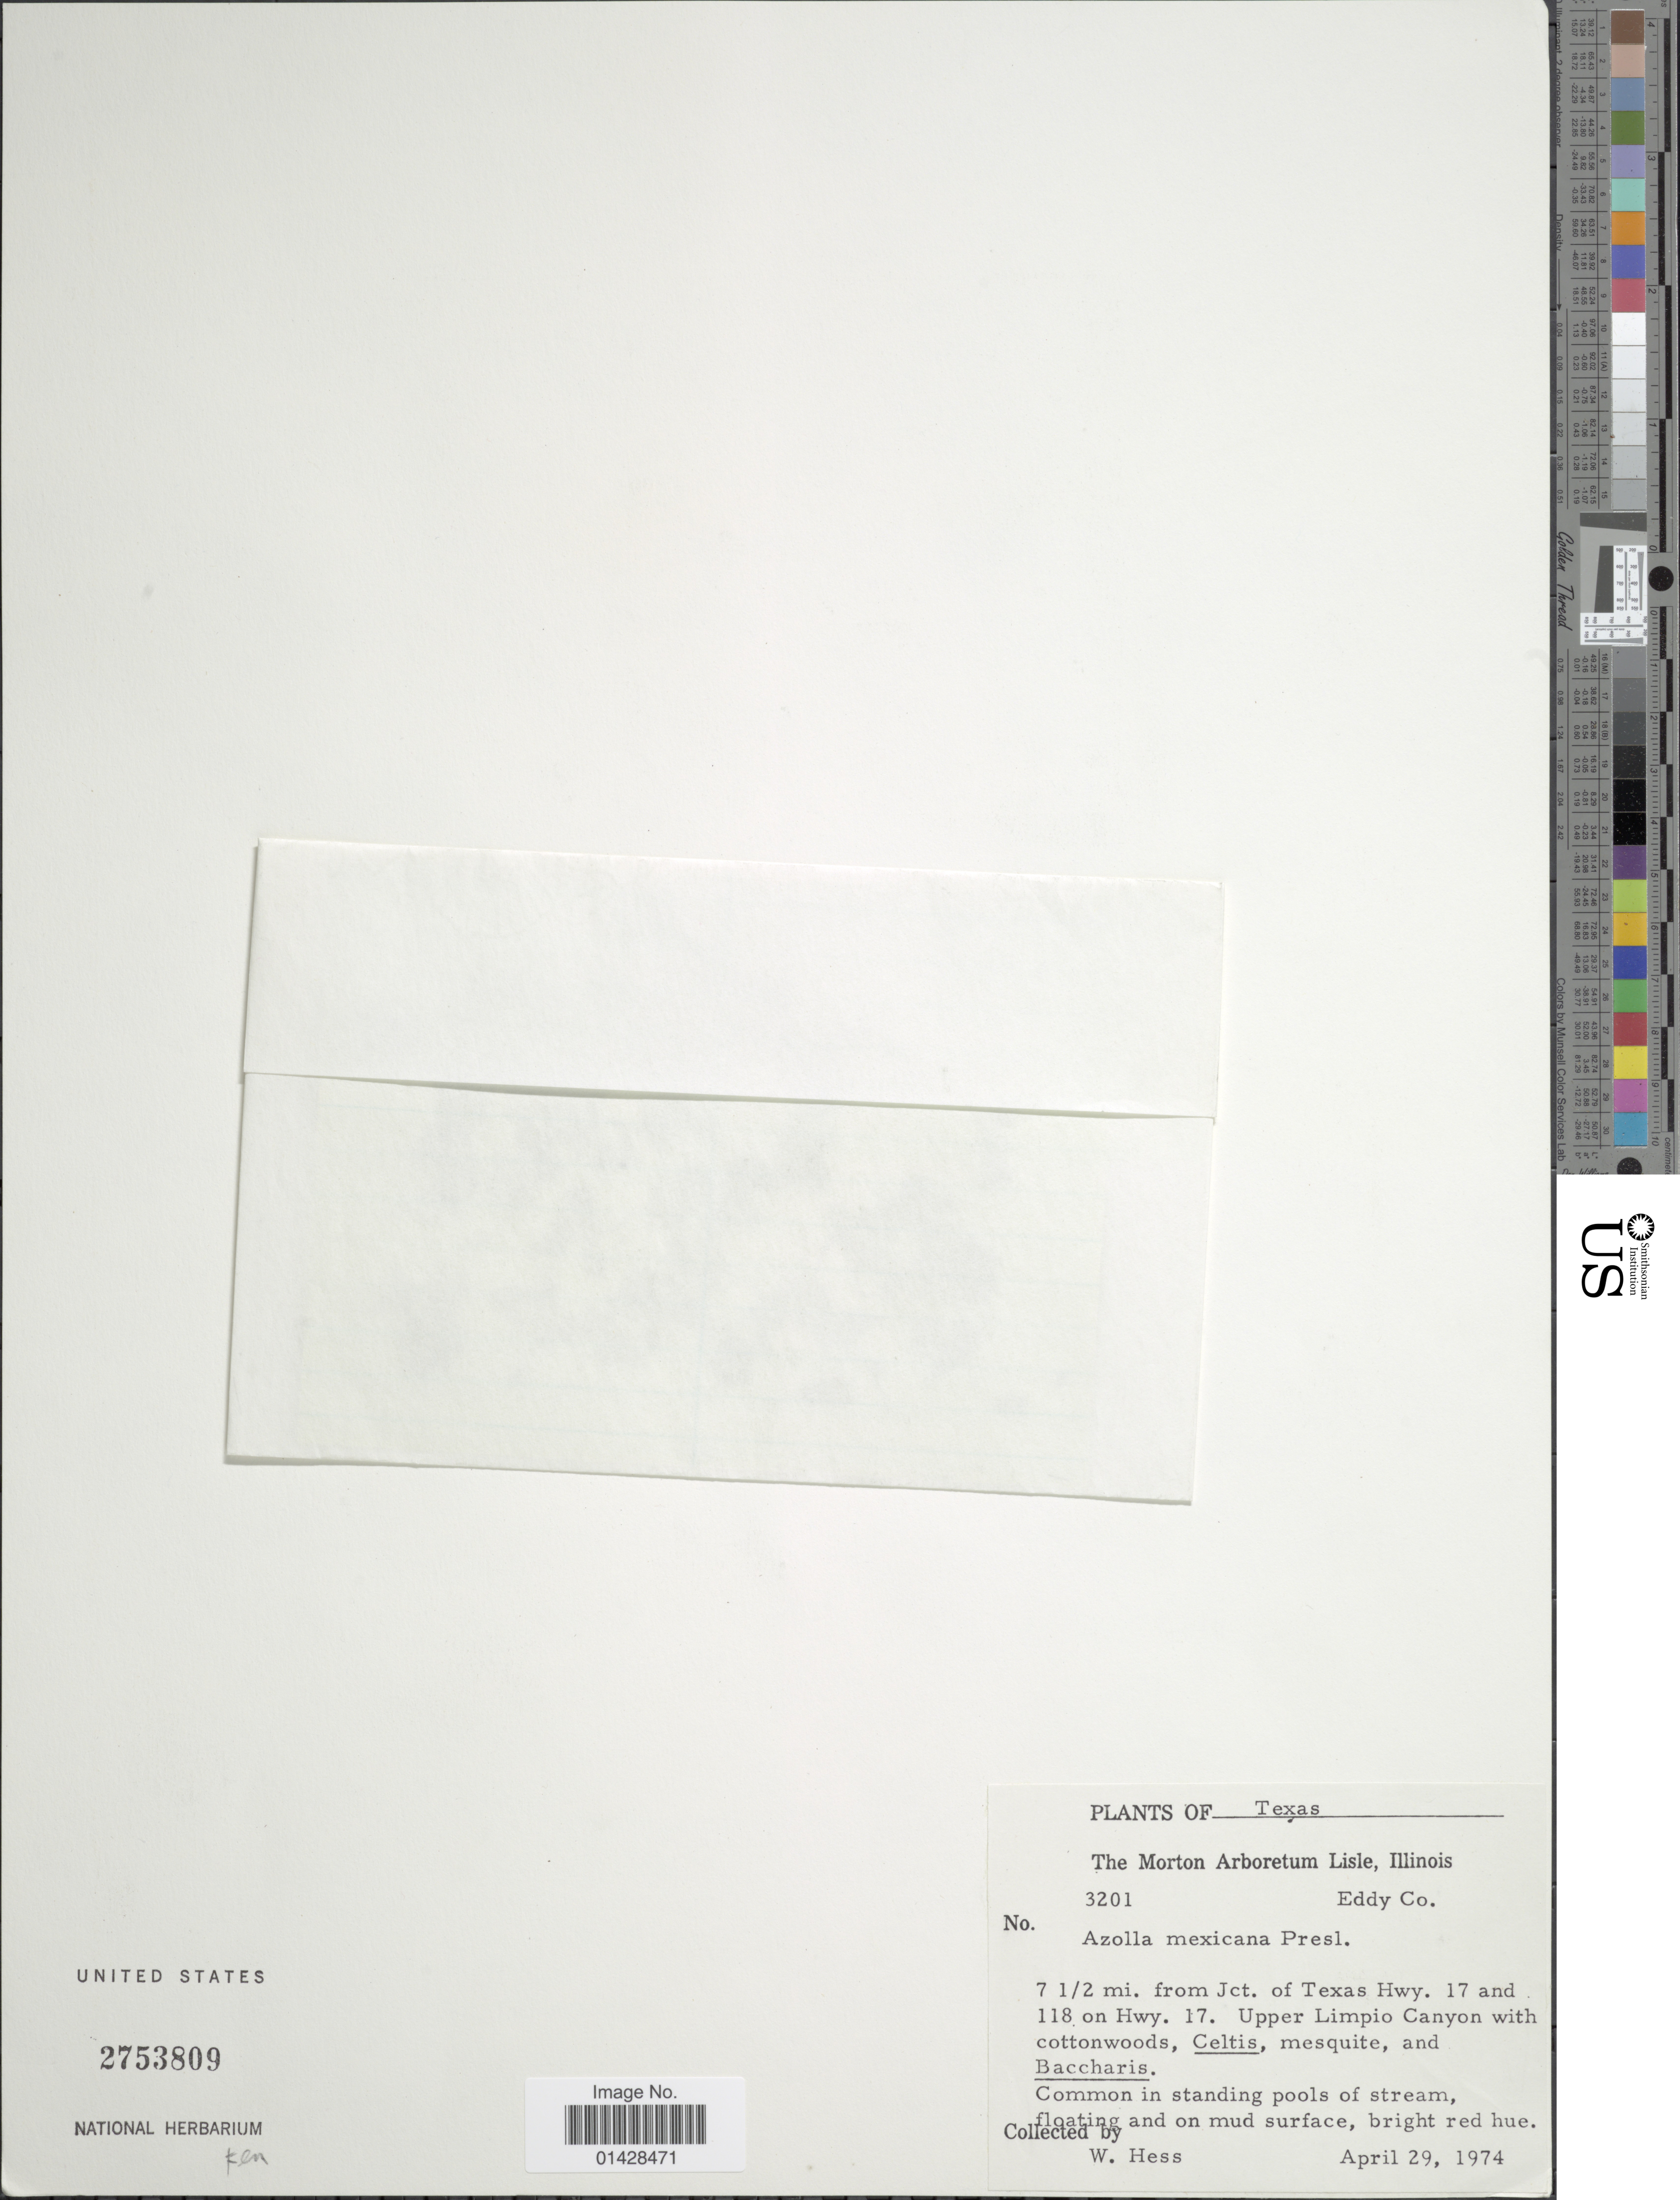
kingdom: Plantae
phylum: Tracheophyta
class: Polypodiopsida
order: Salviniales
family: Salviniaceae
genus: Azolla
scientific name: Azolla mexicana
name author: C. Presl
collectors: W. Hess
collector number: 3201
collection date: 1974-04-29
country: United States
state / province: Texas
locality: Eddy Co, 7½ mi from Jct of Texas Hwy. 17 and 118 on Hwy 17. Upper Limpio Canyon with cottonwoods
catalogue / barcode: US 2753809